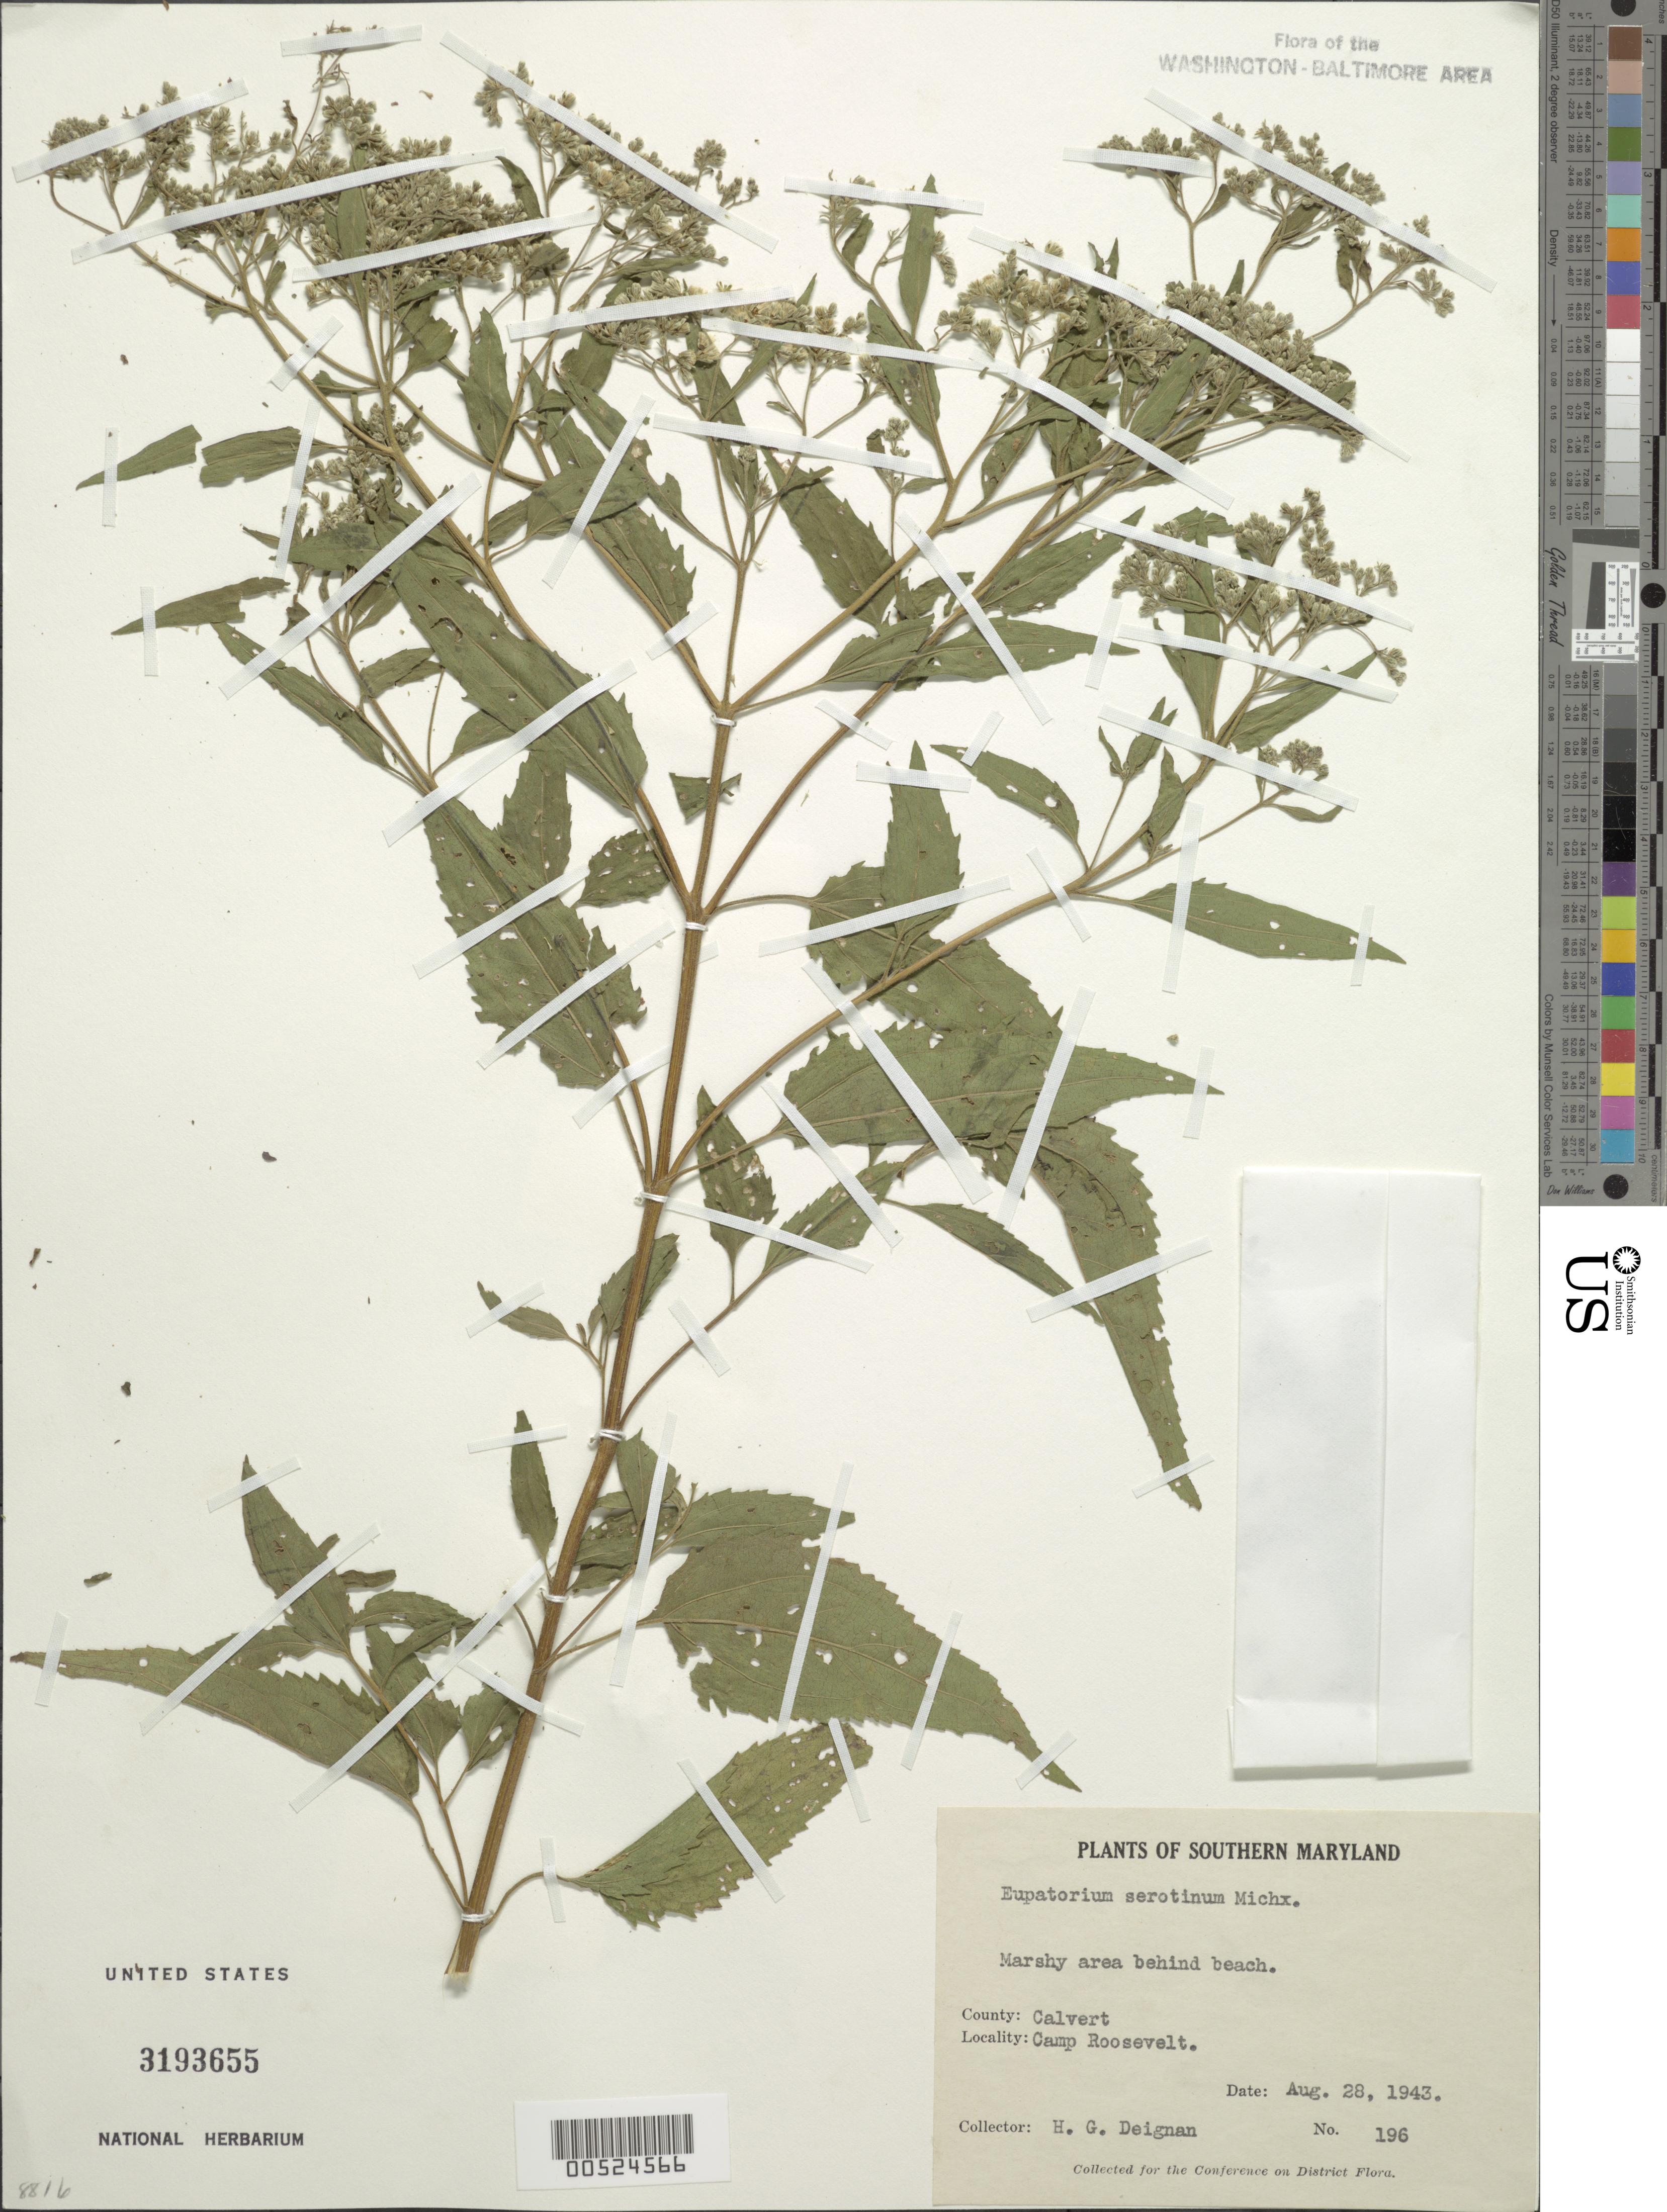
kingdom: Plantae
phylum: Tracheophyta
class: Magnoliopsida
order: Asterales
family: Asteraceae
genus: Eupatorium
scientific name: Eupatorium serotinum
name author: Michx.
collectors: H. Deignan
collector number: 196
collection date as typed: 28 Aug 1943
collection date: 1943-08-28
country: United States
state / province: Maryland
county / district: Calvert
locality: Camp Roosevelt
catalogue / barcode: US 3193655